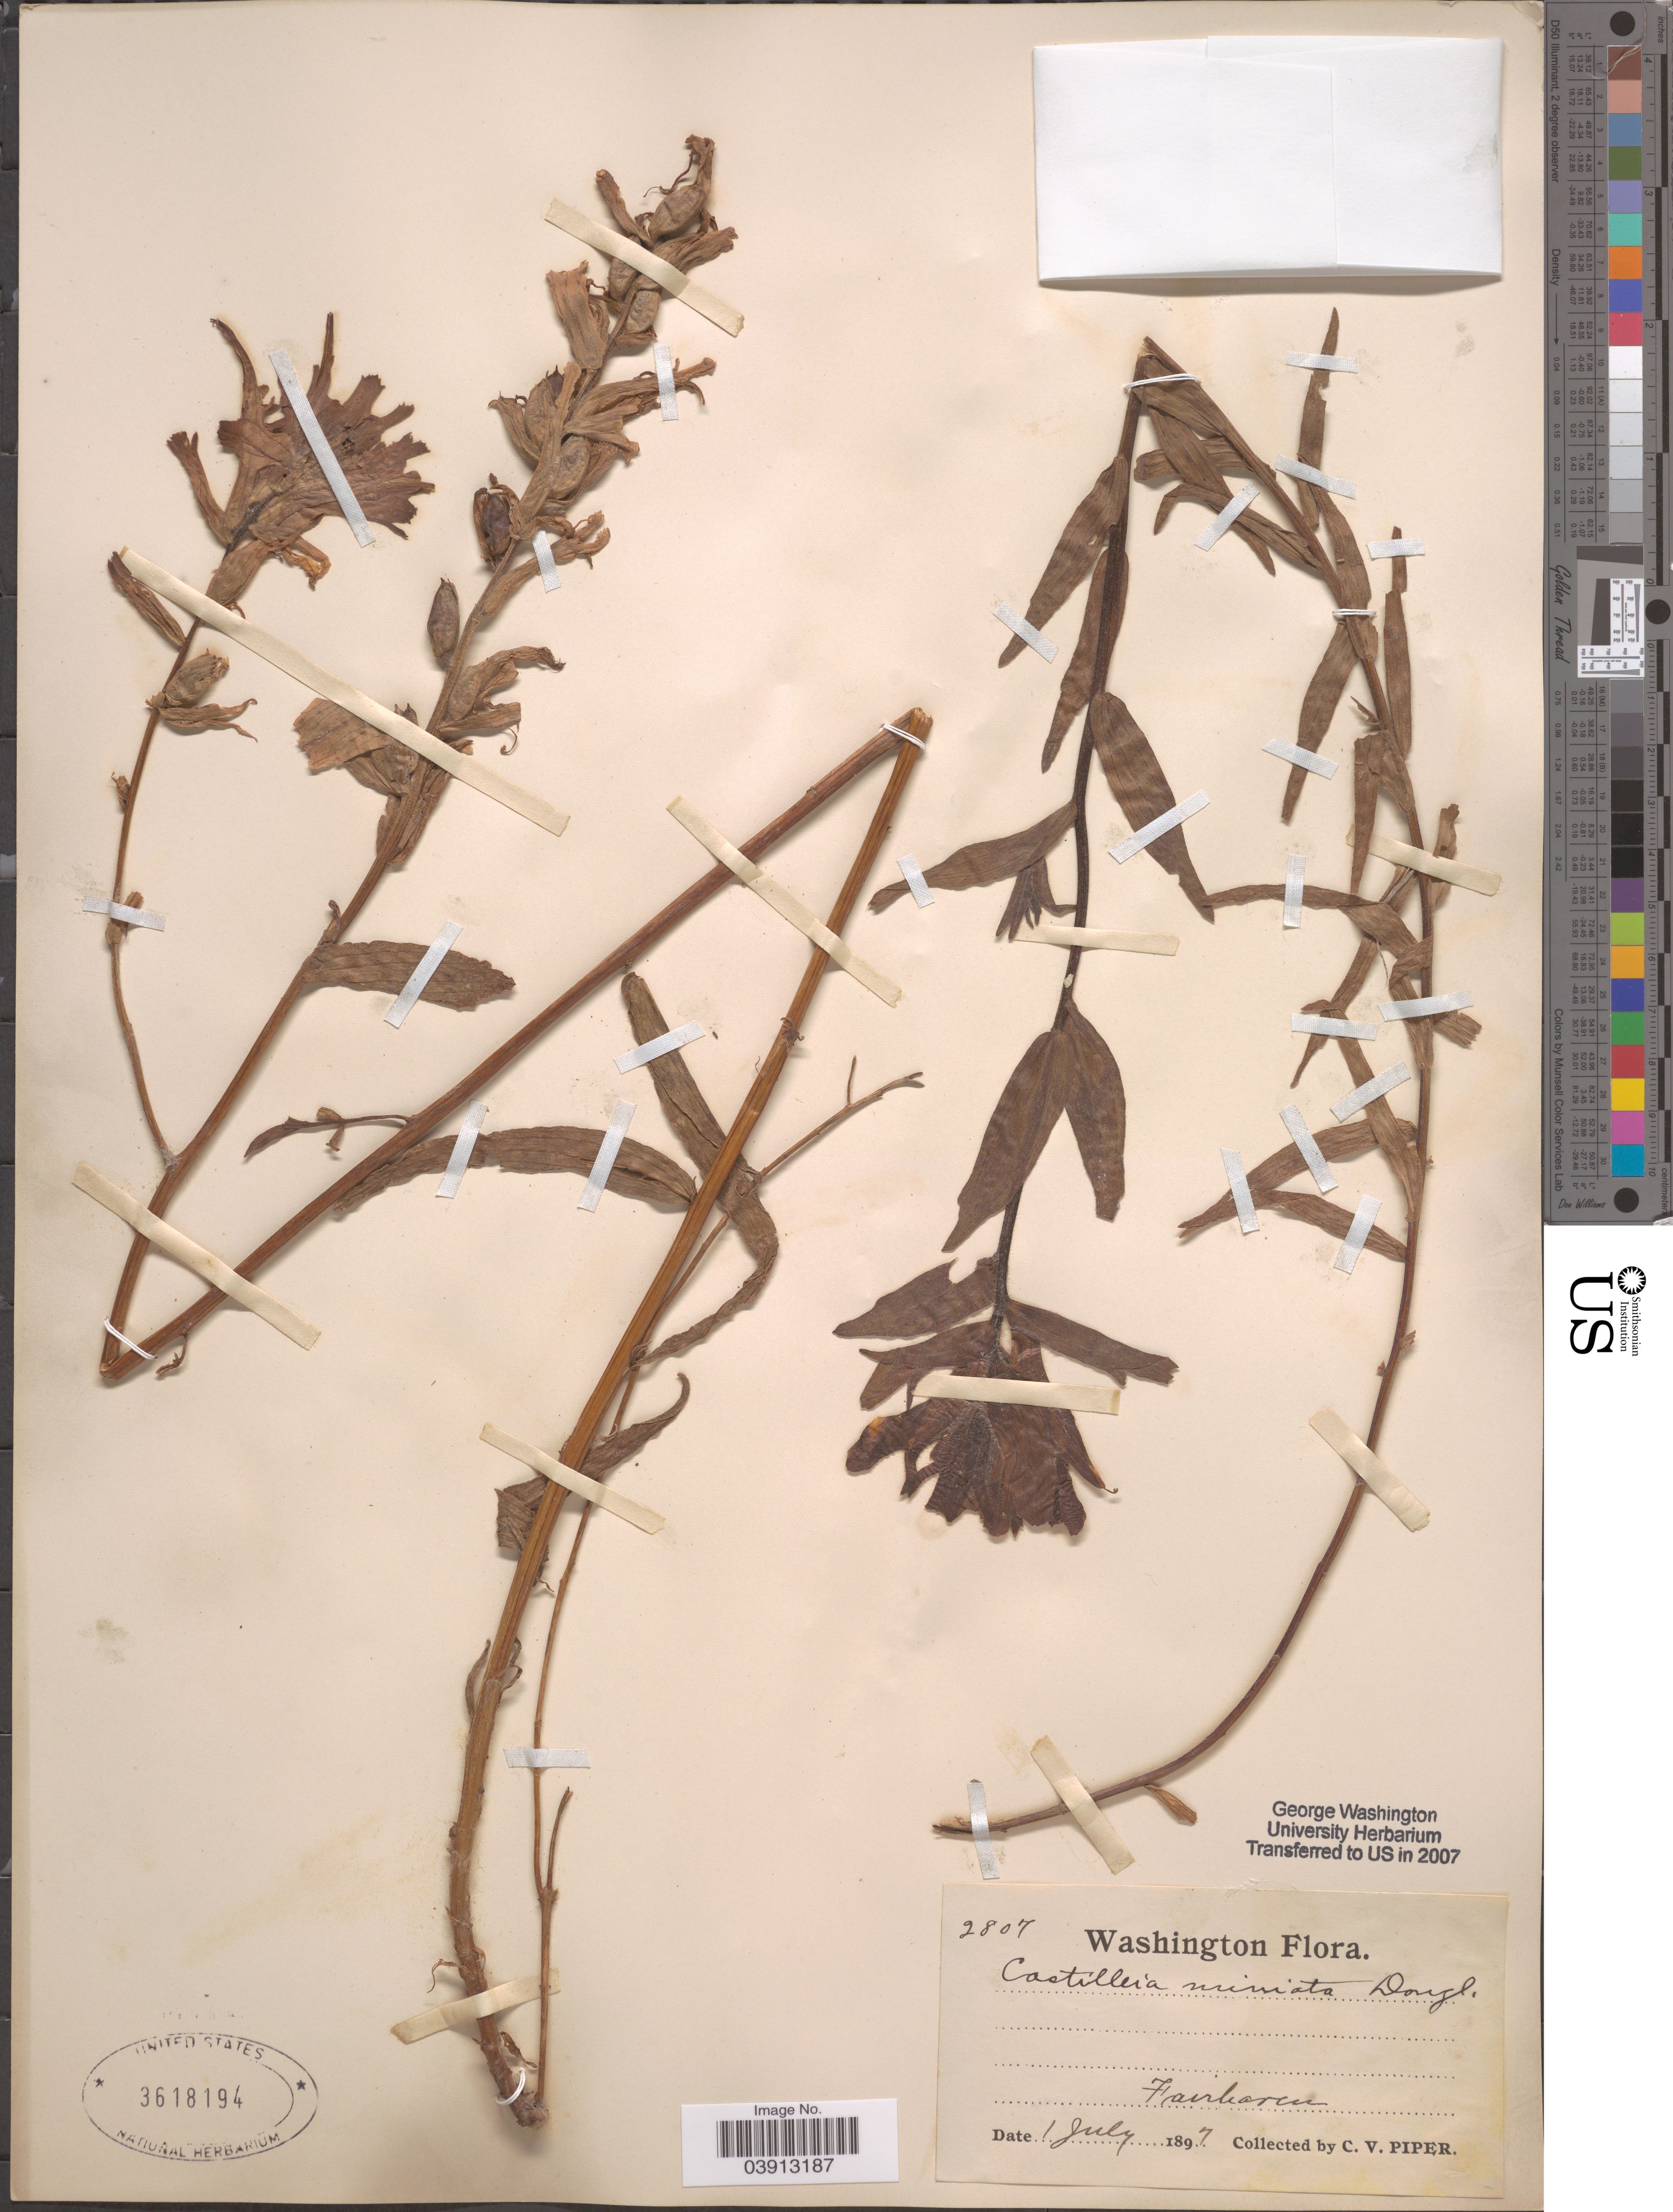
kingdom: Plantae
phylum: Tracheophyta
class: Magnoliopsida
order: Lamiales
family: Orobanchaceae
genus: Castilleja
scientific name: Castilleja miniata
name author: Douglas ex Hook.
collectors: C. V. Piper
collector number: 2807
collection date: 1897-07-01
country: United States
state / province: Washington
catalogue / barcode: US 3618194